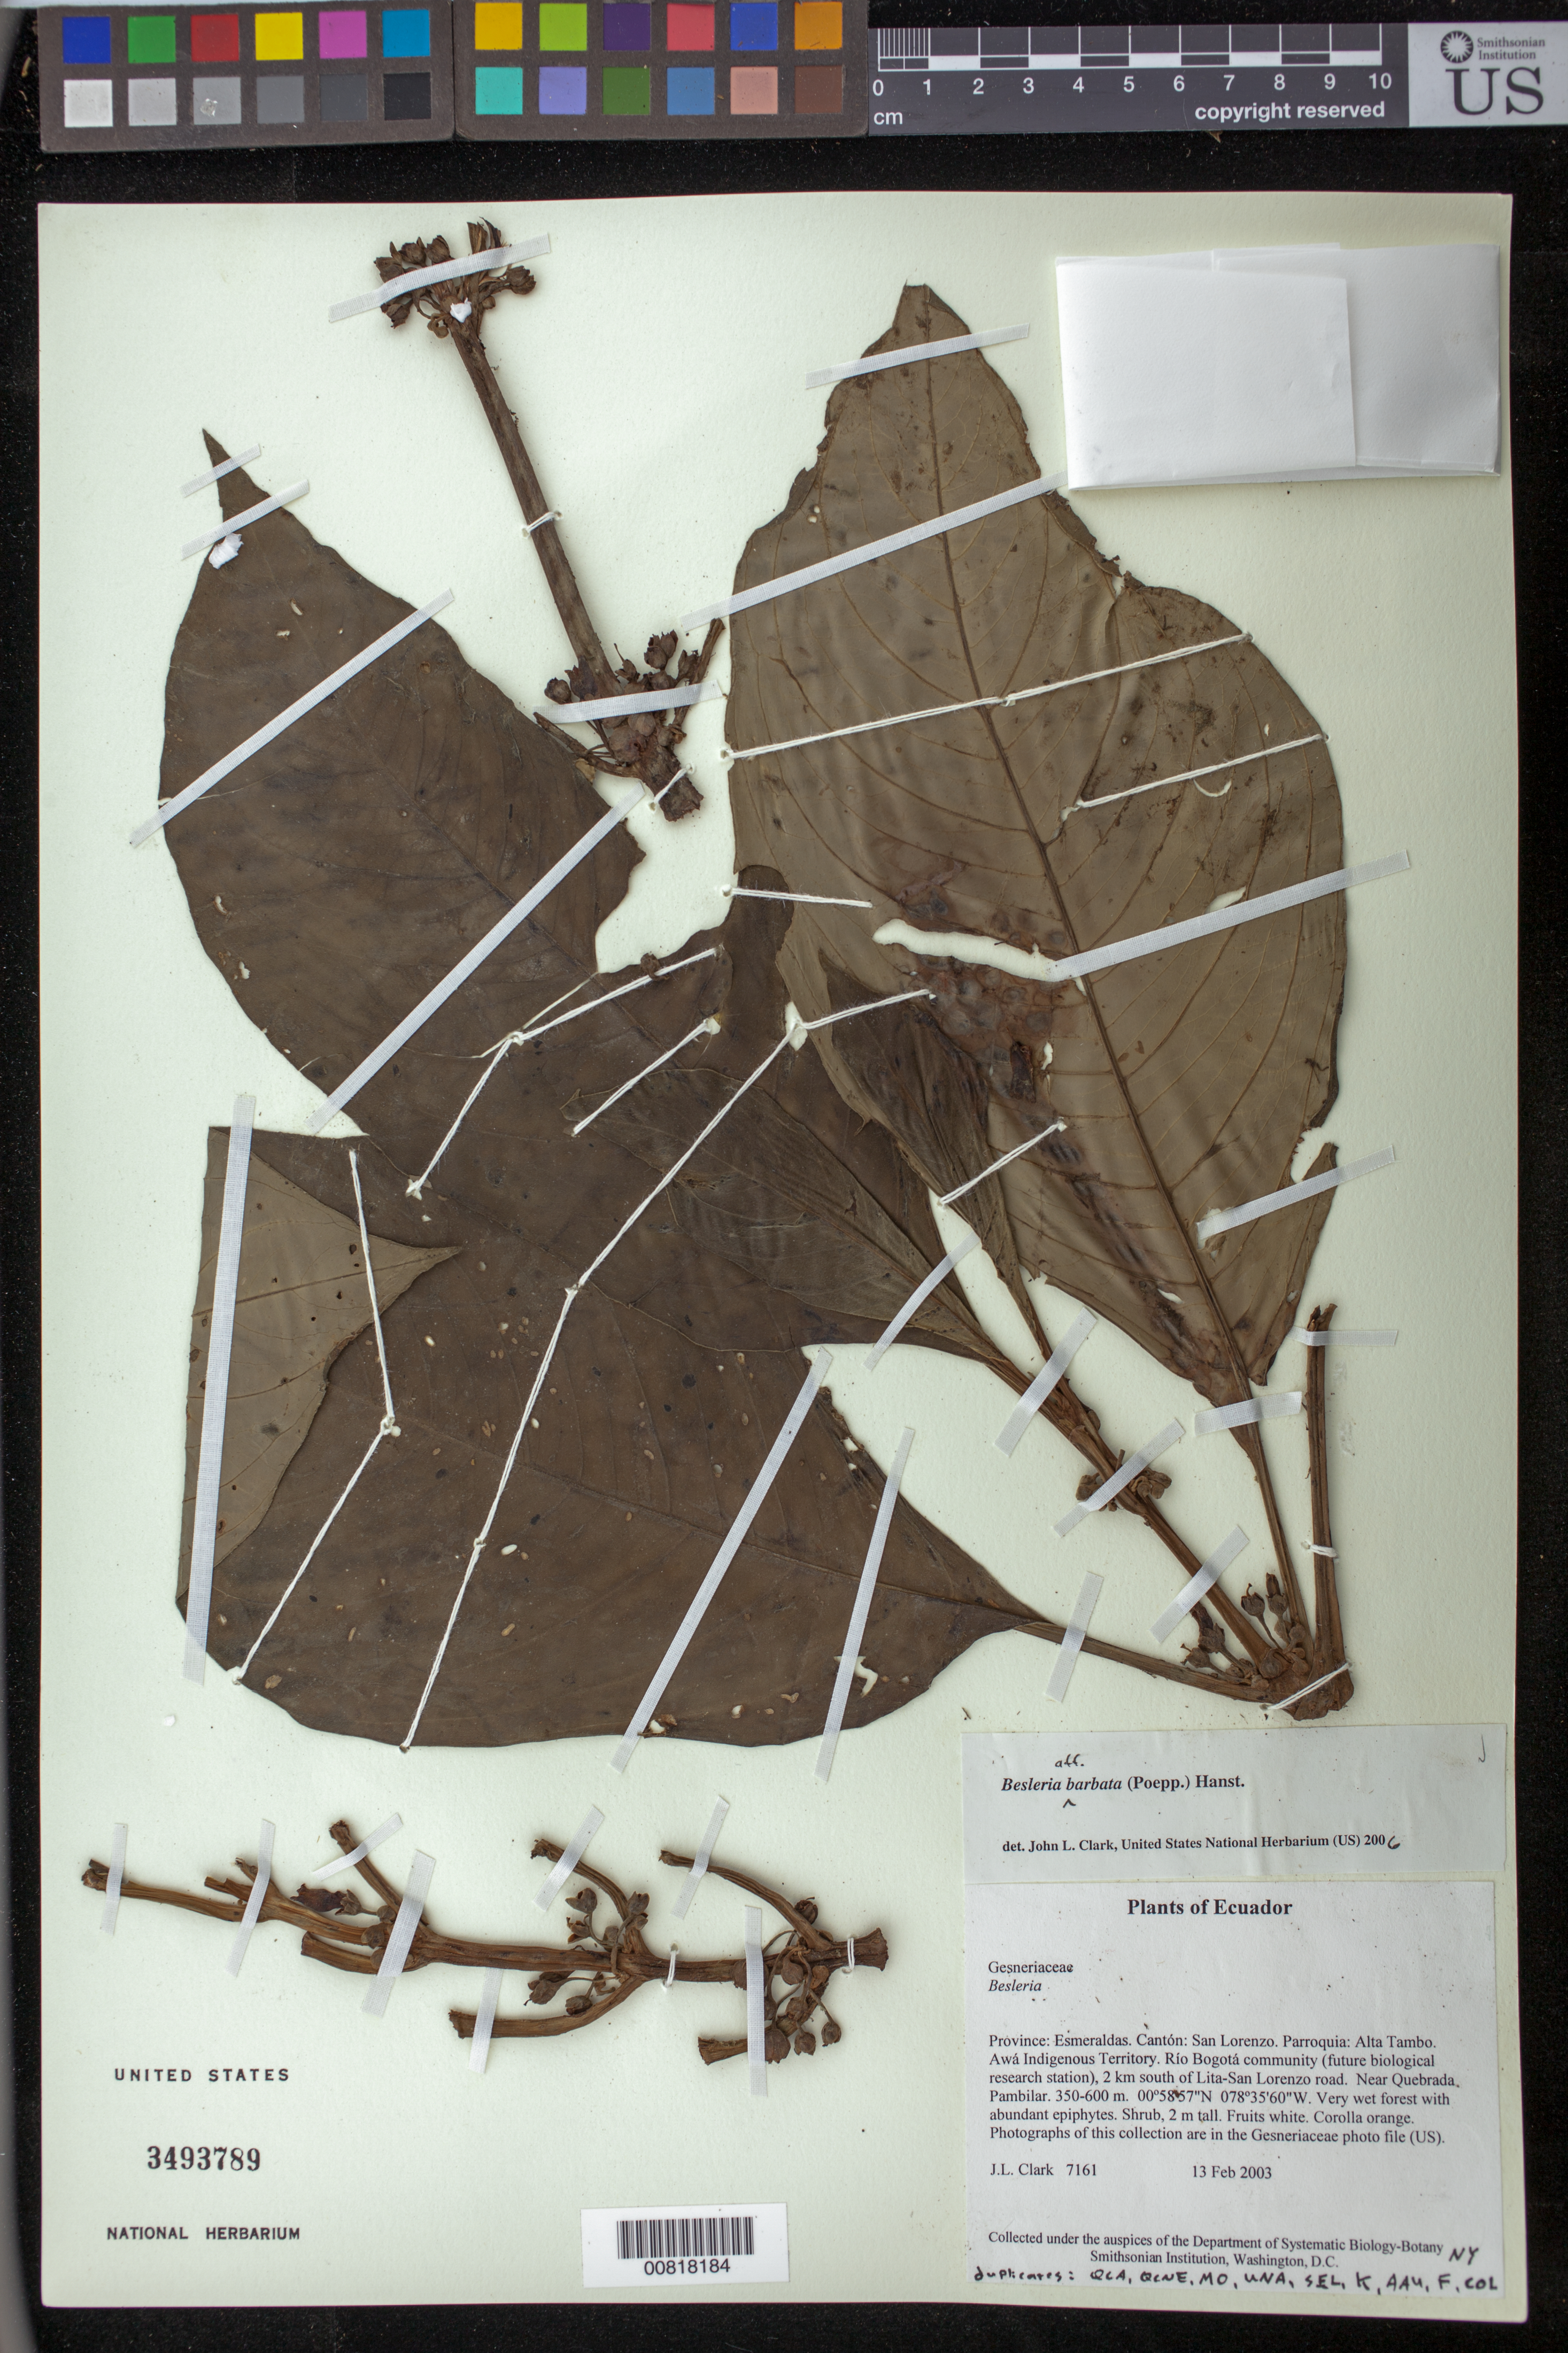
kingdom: Plantae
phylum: Tracheophyta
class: Magnoliopsida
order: Lamiales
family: Gesneriaceae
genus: Besleria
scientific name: Besleria barbata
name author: (Poepp.) Hanst.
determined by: Clark, J. L., (SEL), The Marie Selby Botanical Garden (UNITED STATES)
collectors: J. L. Clark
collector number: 7161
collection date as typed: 13 Feb 2003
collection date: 2003-02-13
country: Ecuador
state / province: Esmeraldas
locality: San Lorenzo. Parroquia: Alta Tambo. Awá Indigenous Territory. Río Bogotá community (future biological research station), 2 km south of Lita-San Lorenzo road. Near Quebrada Pambilar.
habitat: Very wet forest with abundant epiphytes.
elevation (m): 350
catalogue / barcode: US 3493789